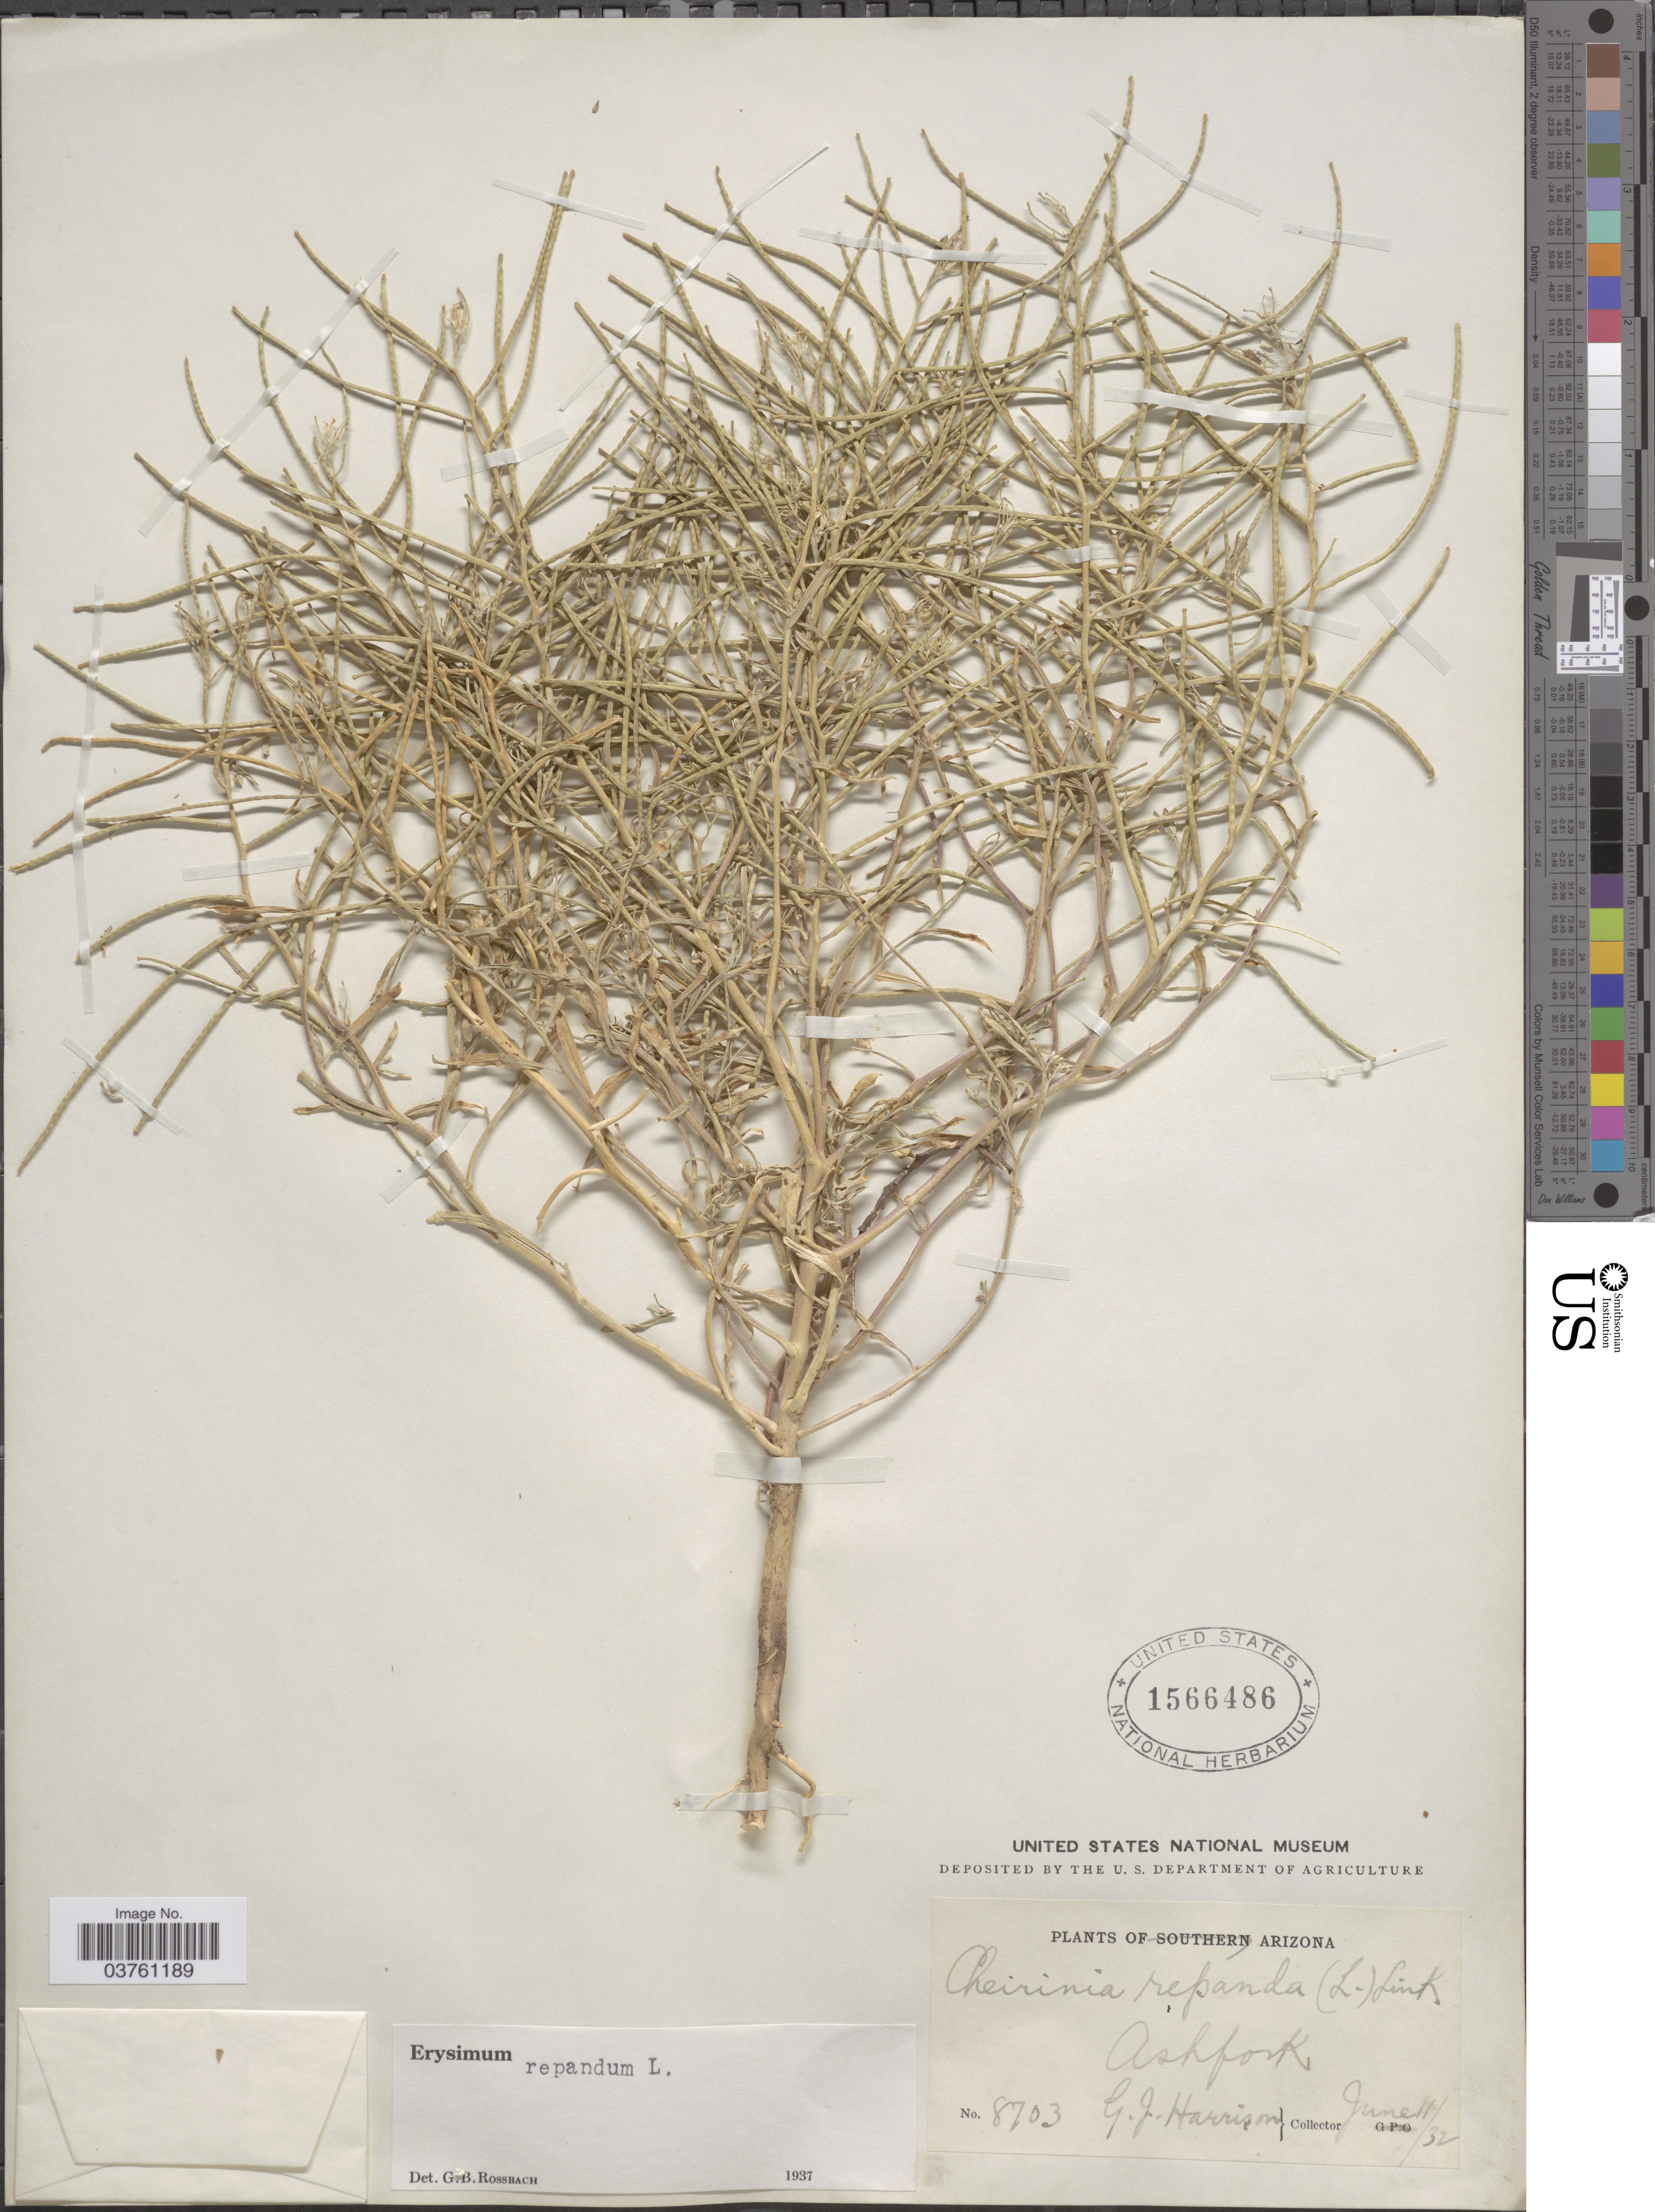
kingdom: Plantae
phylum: Tracheophyta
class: Magnoliopsida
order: Brassicales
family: Brassicaceae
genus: Erysimum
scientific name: Erysimum repandum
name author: L.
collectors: G. J. Harrison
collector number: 8703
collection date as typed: Transcribed d/m/y: 11/6/32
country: United States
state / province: Arizona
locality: Ashfork.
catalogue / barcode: US 1566486